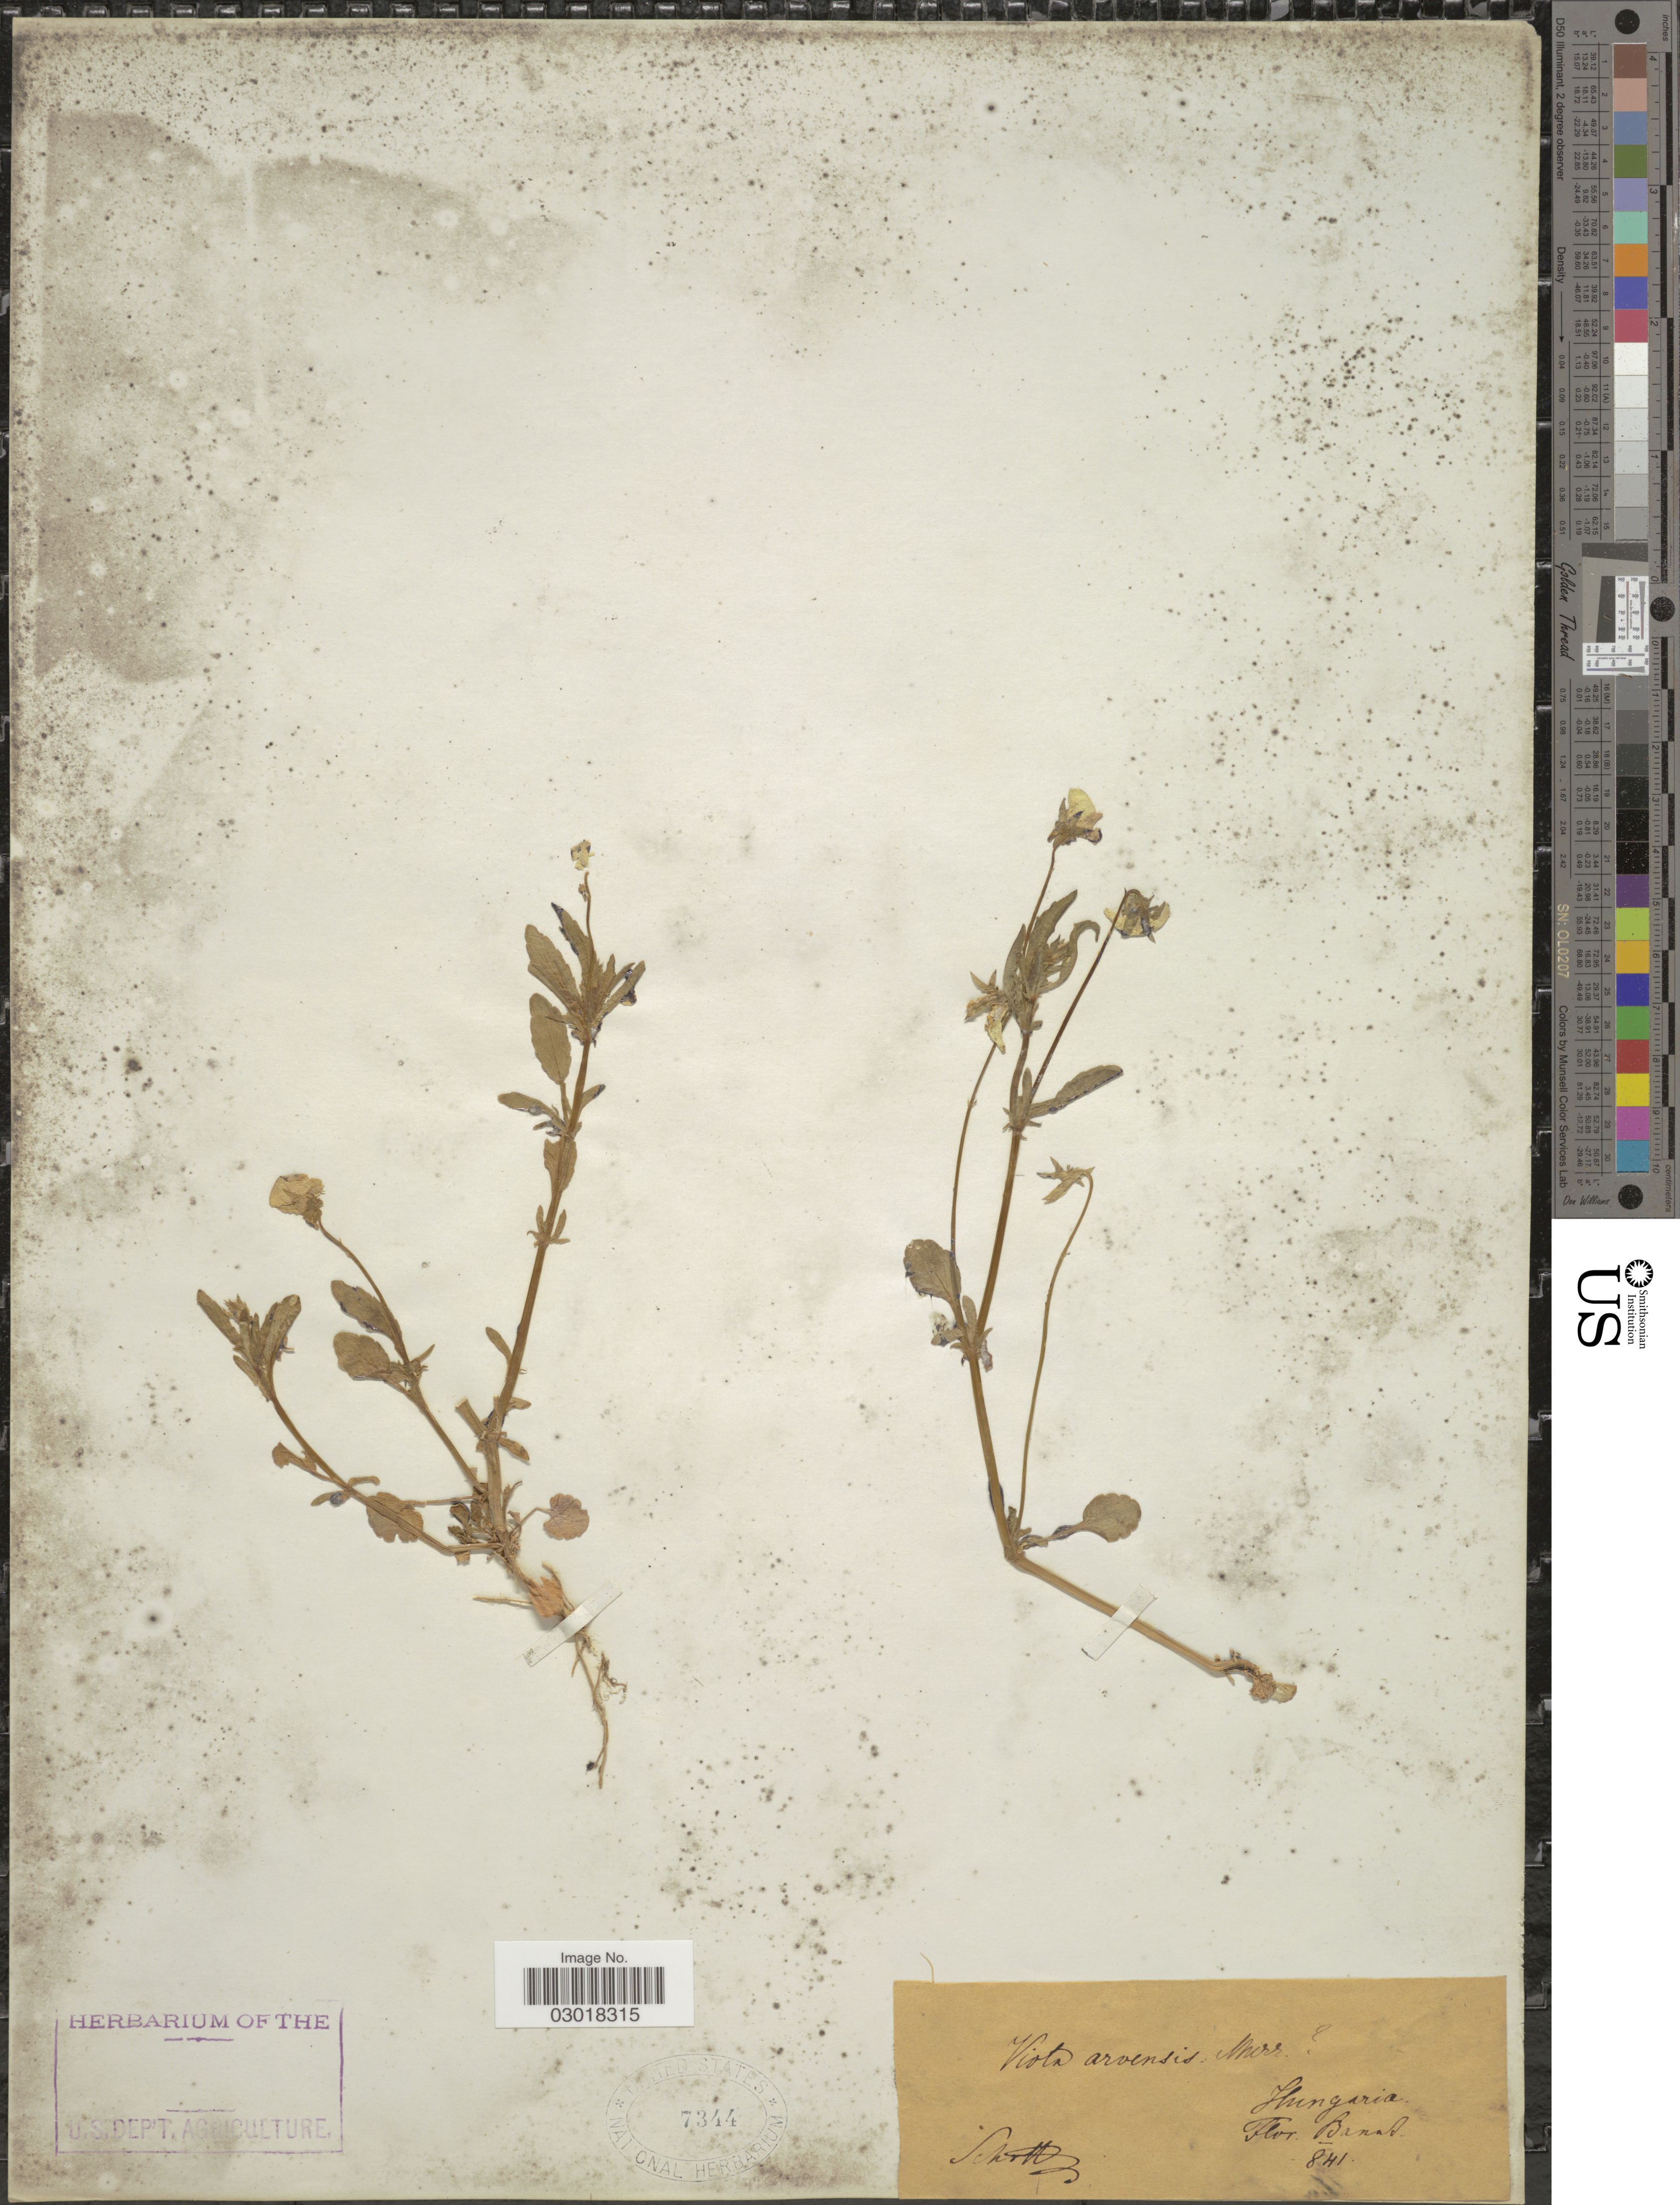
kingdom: Plantae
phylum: Tracheophyta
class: Magnoliopsida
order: Malpighiales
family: Violaceae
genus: Viola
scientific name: Viola arvensis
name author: Murray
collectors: -. Schottz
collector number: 841?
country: Hungary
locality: Banat.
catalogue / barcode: US 7344